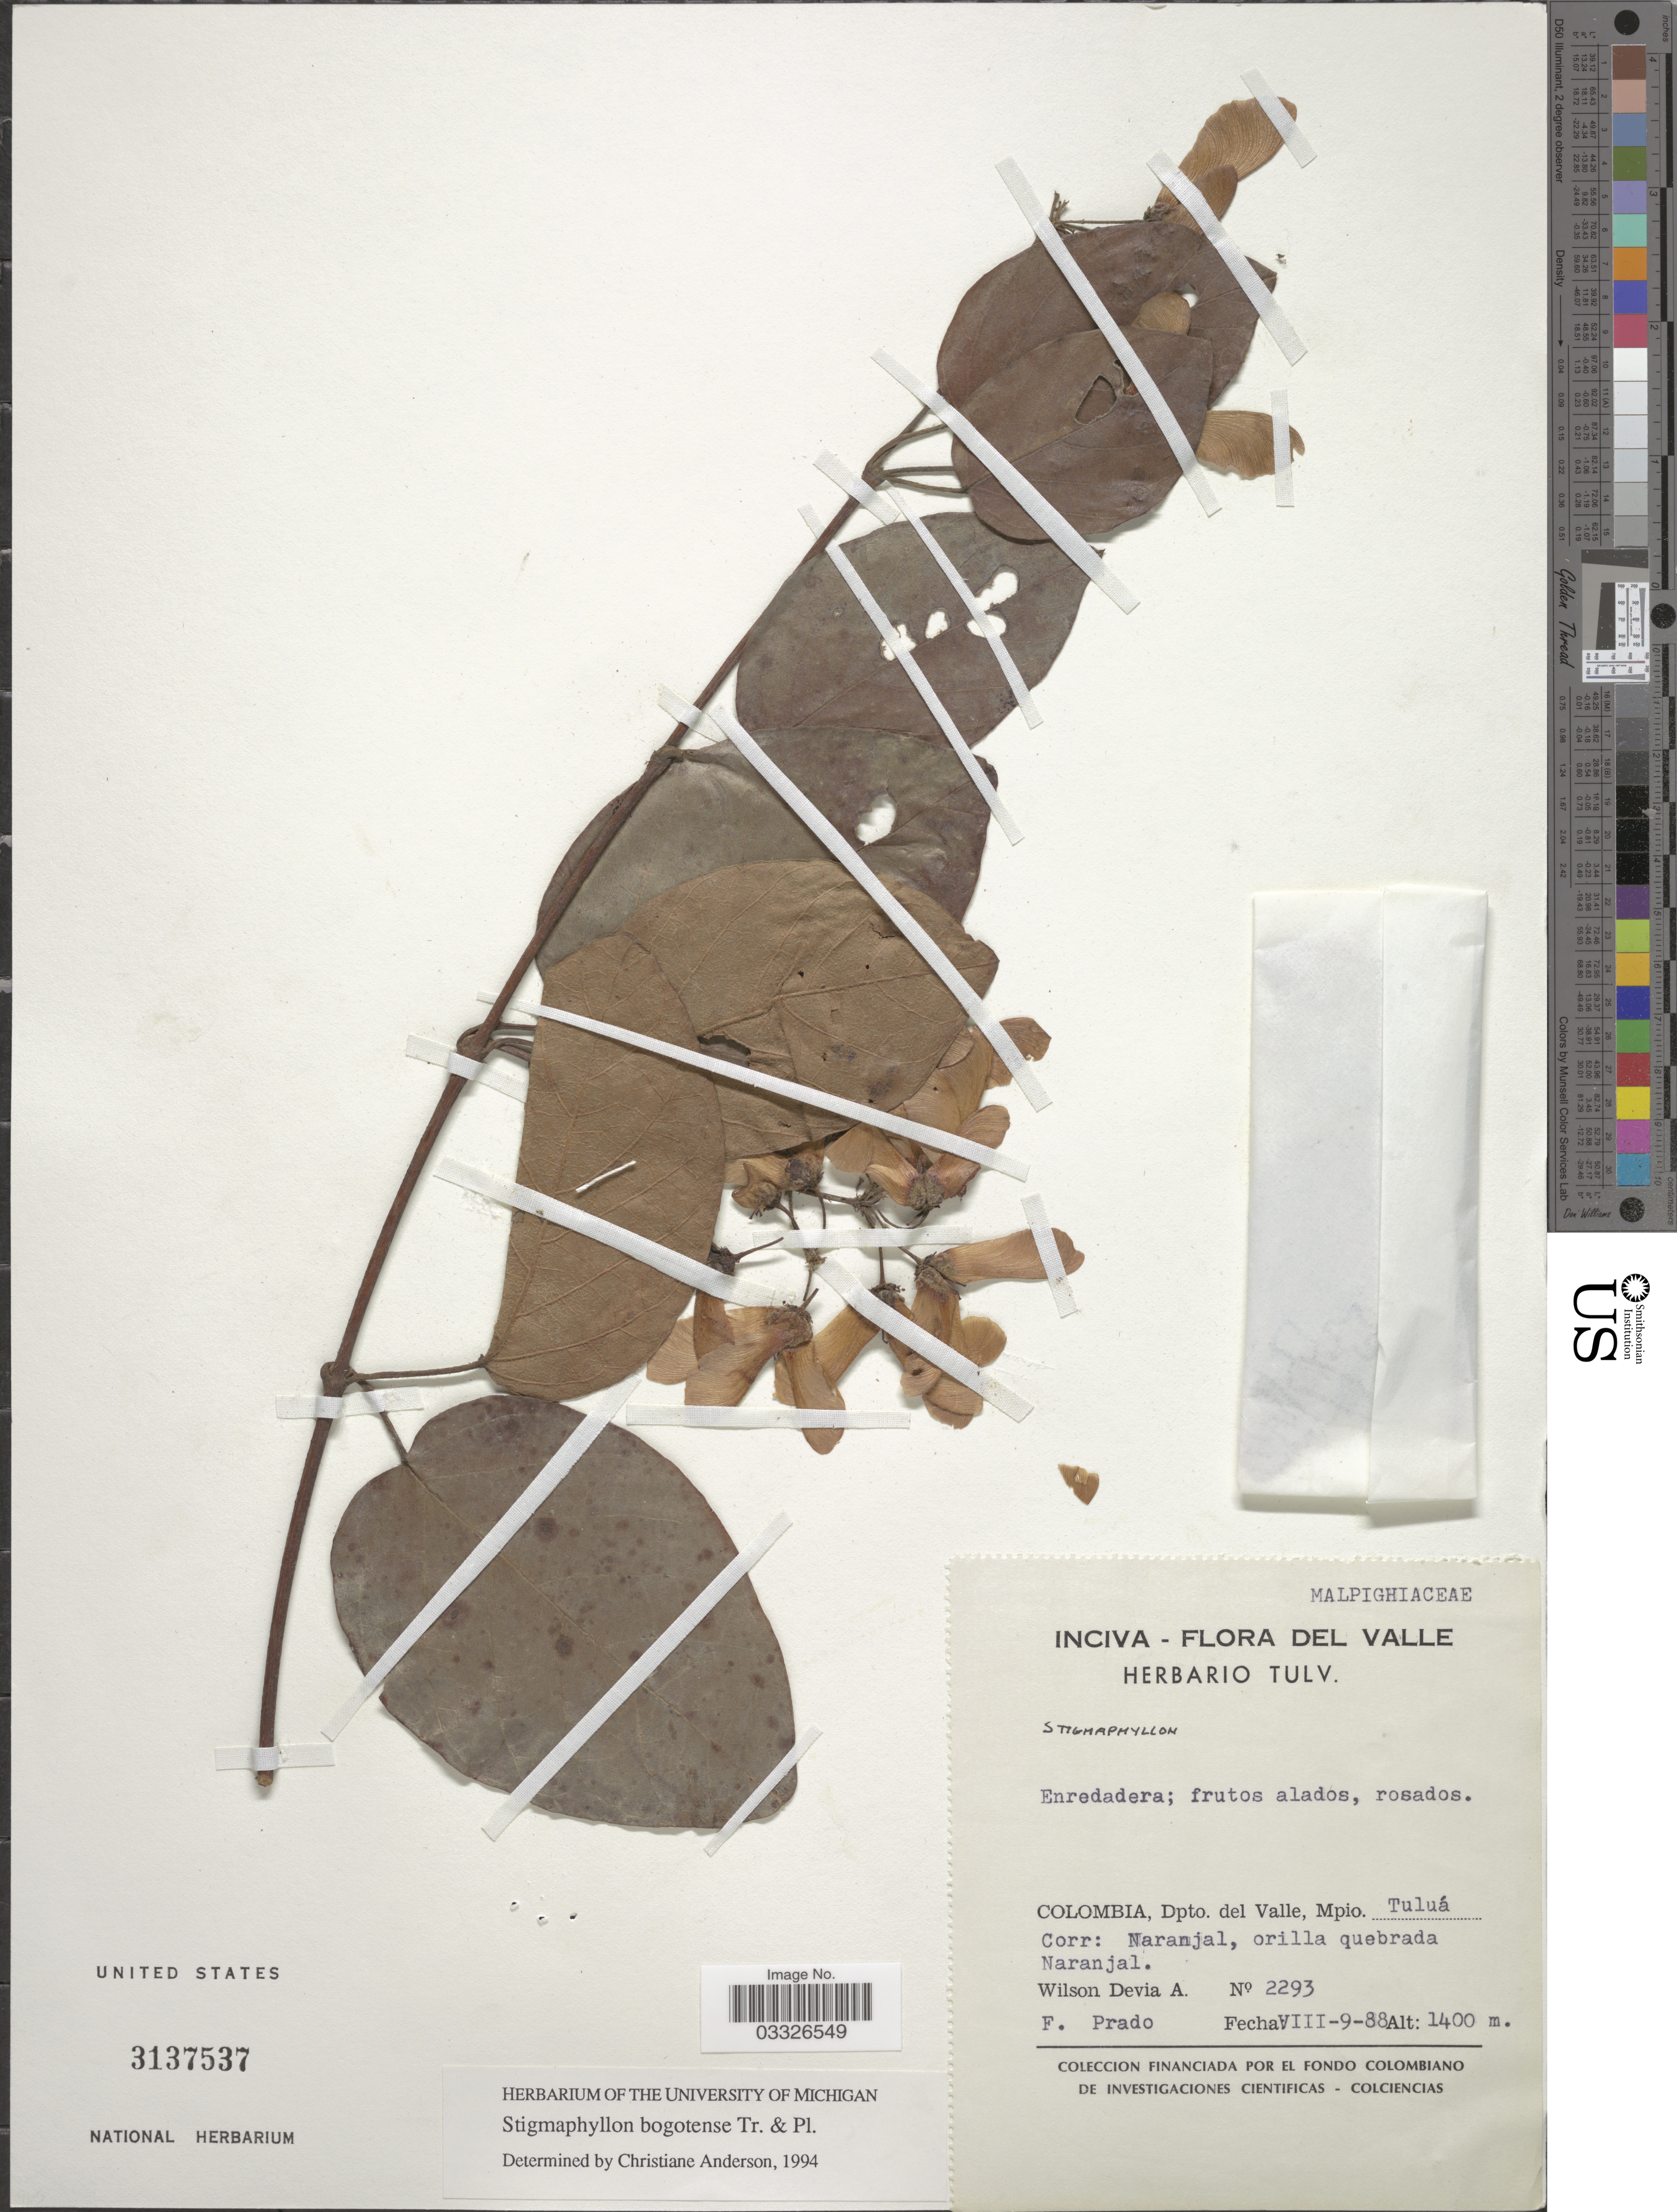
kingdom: Plantae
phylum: Tracheophyta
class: Magnoliopsida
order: Malpighiales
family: Malpighiaceae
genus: Stigmaphyllon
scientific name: Stigmaphyllon bogotense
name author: Triana & Planch.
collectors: W. Devia A. & F. Prado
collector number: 2293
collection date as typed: Transcribed d/m/y: 9/8/88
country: Colombia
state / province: Valle del Cauca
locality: Dpto. del Valle, Mpio. Tuluá. Corr: Naranjal, orilla quebrada Naranjal.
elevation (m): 1400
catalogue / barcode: US 3137537